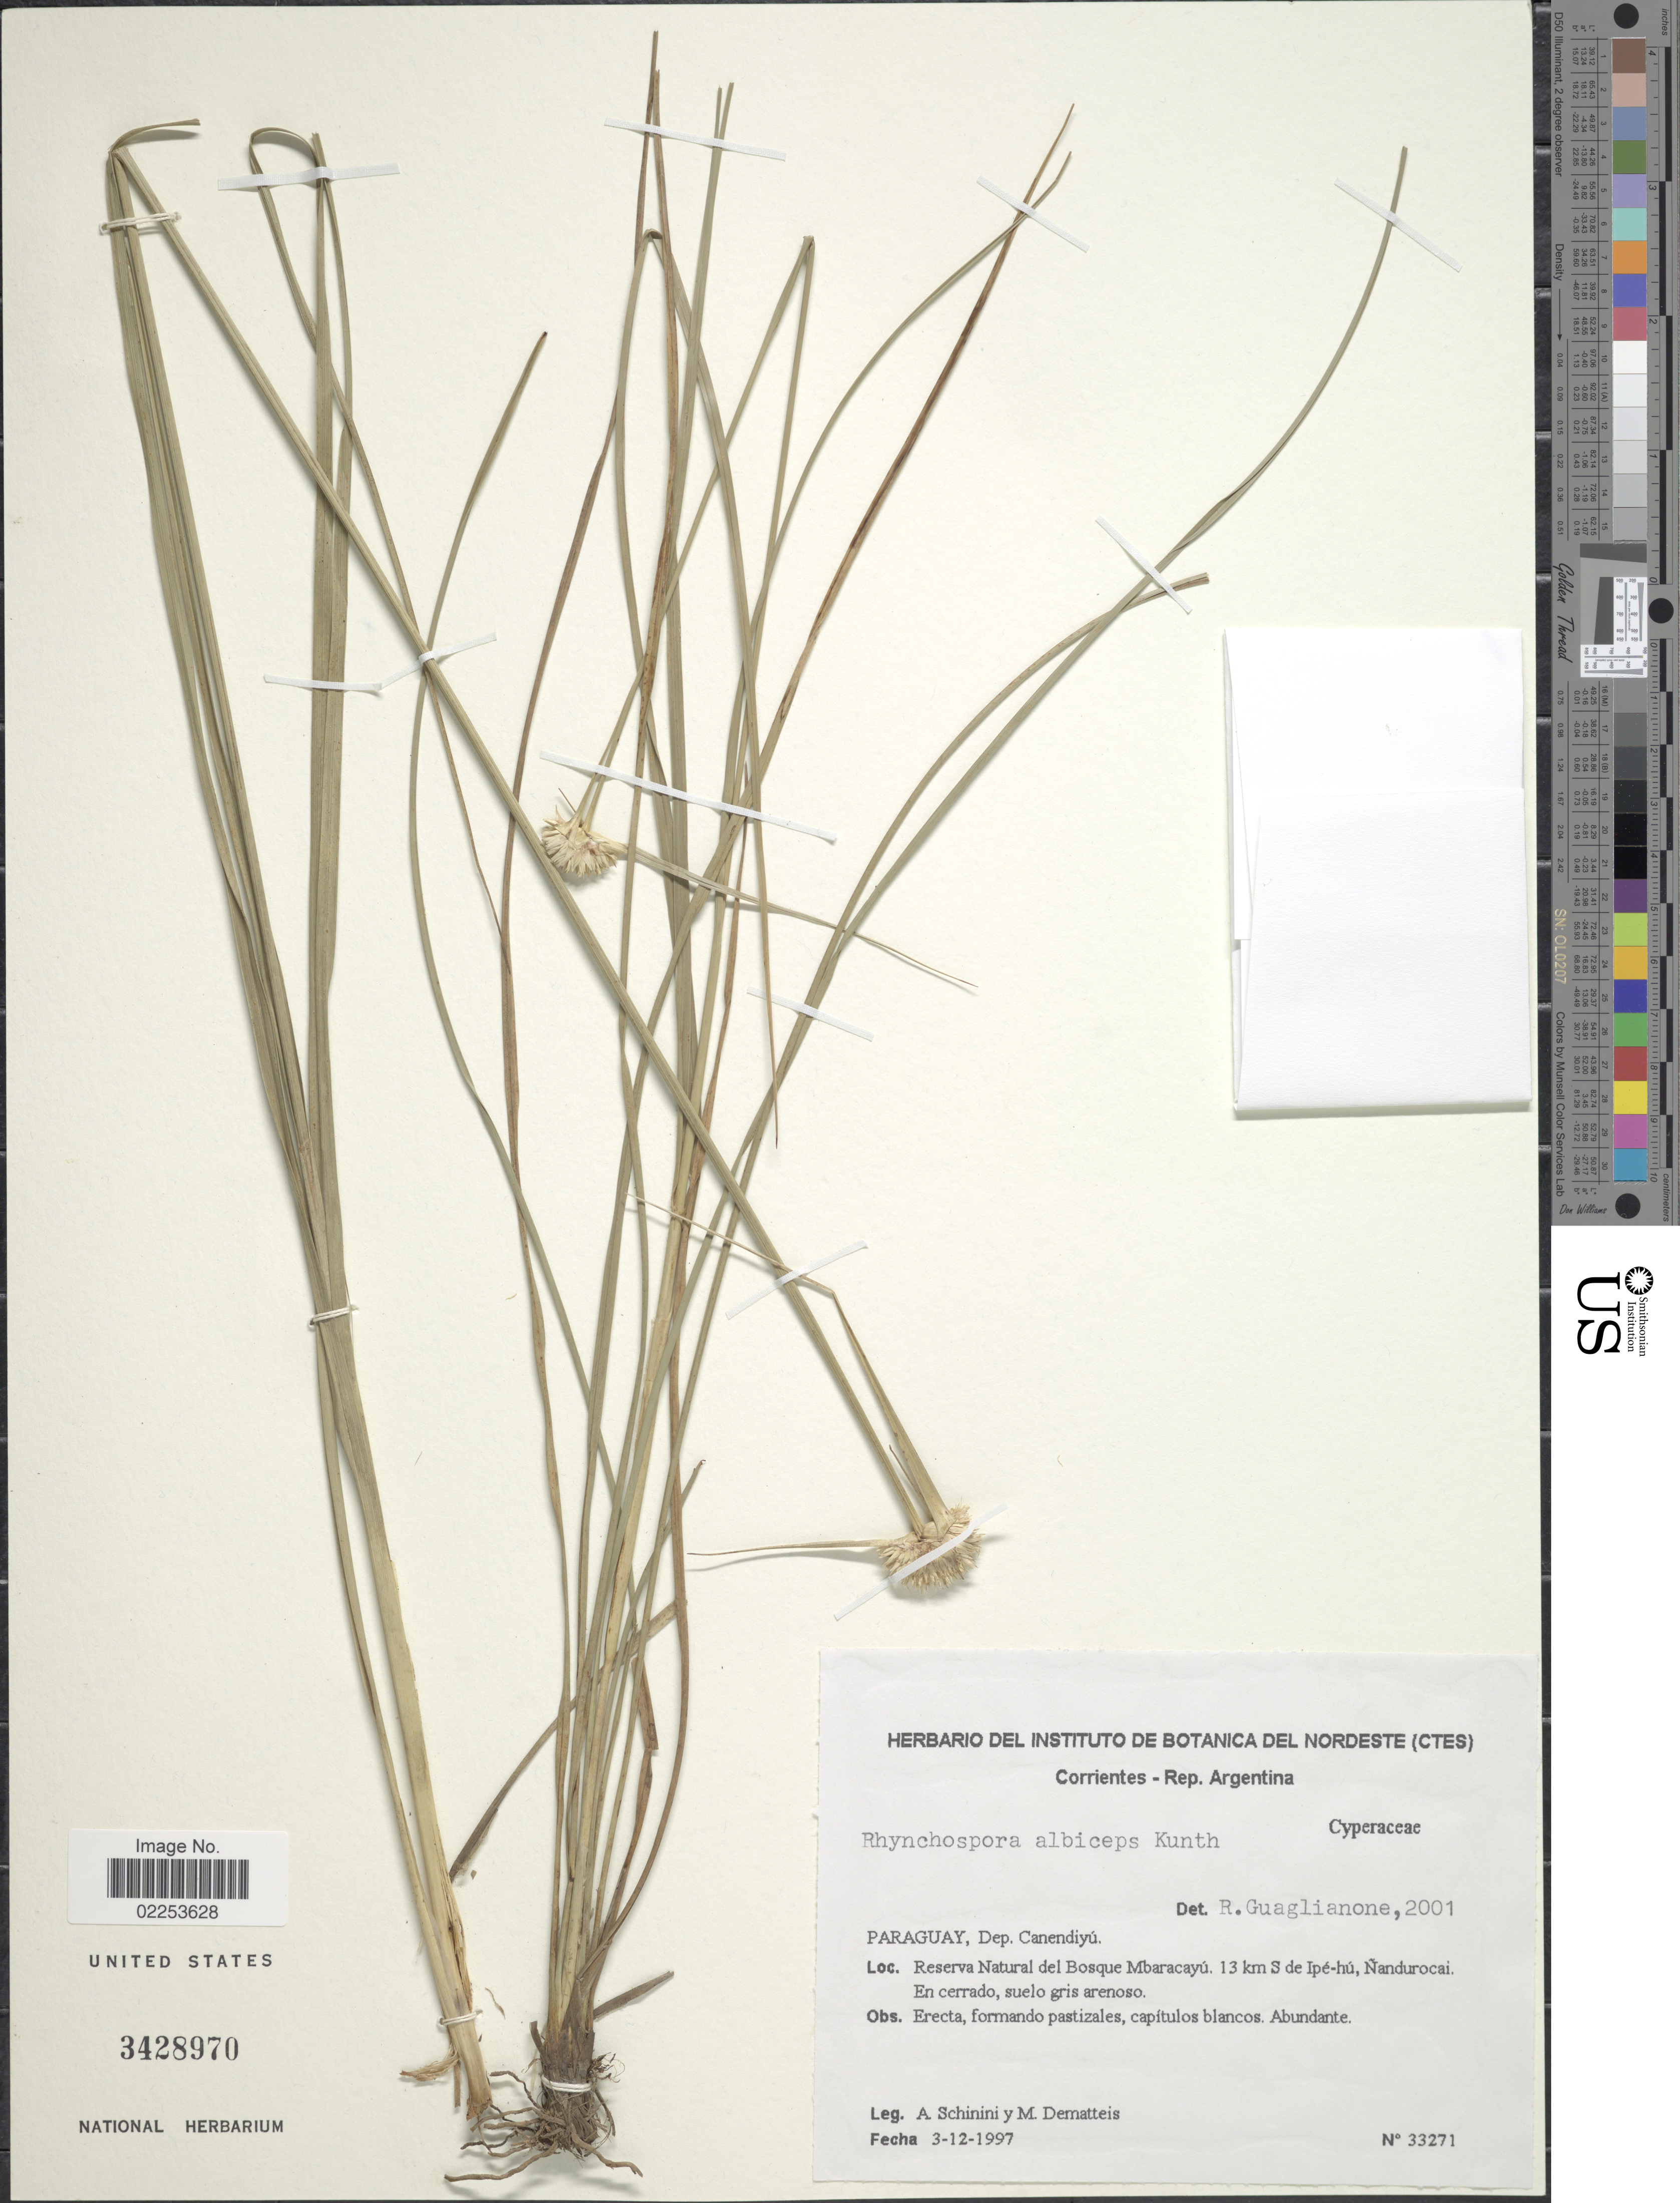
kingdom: Plantae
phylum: Tracheophyta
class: Liliopsida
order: Poales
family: Cyperaceae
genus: Rhynchospora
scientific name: Rhynchospora albiceps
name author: Kunth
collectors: A. Schinini & M. Dematteis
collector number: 33271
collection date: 1997-12-03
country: Argentina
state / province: Corrientes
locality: Corrientes - Rep. Argentina. Paraguay, Dep. Canendiyu. Reserva Natural del Bosque Mbaracayu. 13 kmm S de Ipe-hu, Nandurocai, En cerrado, suelo gris arenoso.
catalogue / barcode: US 3428970